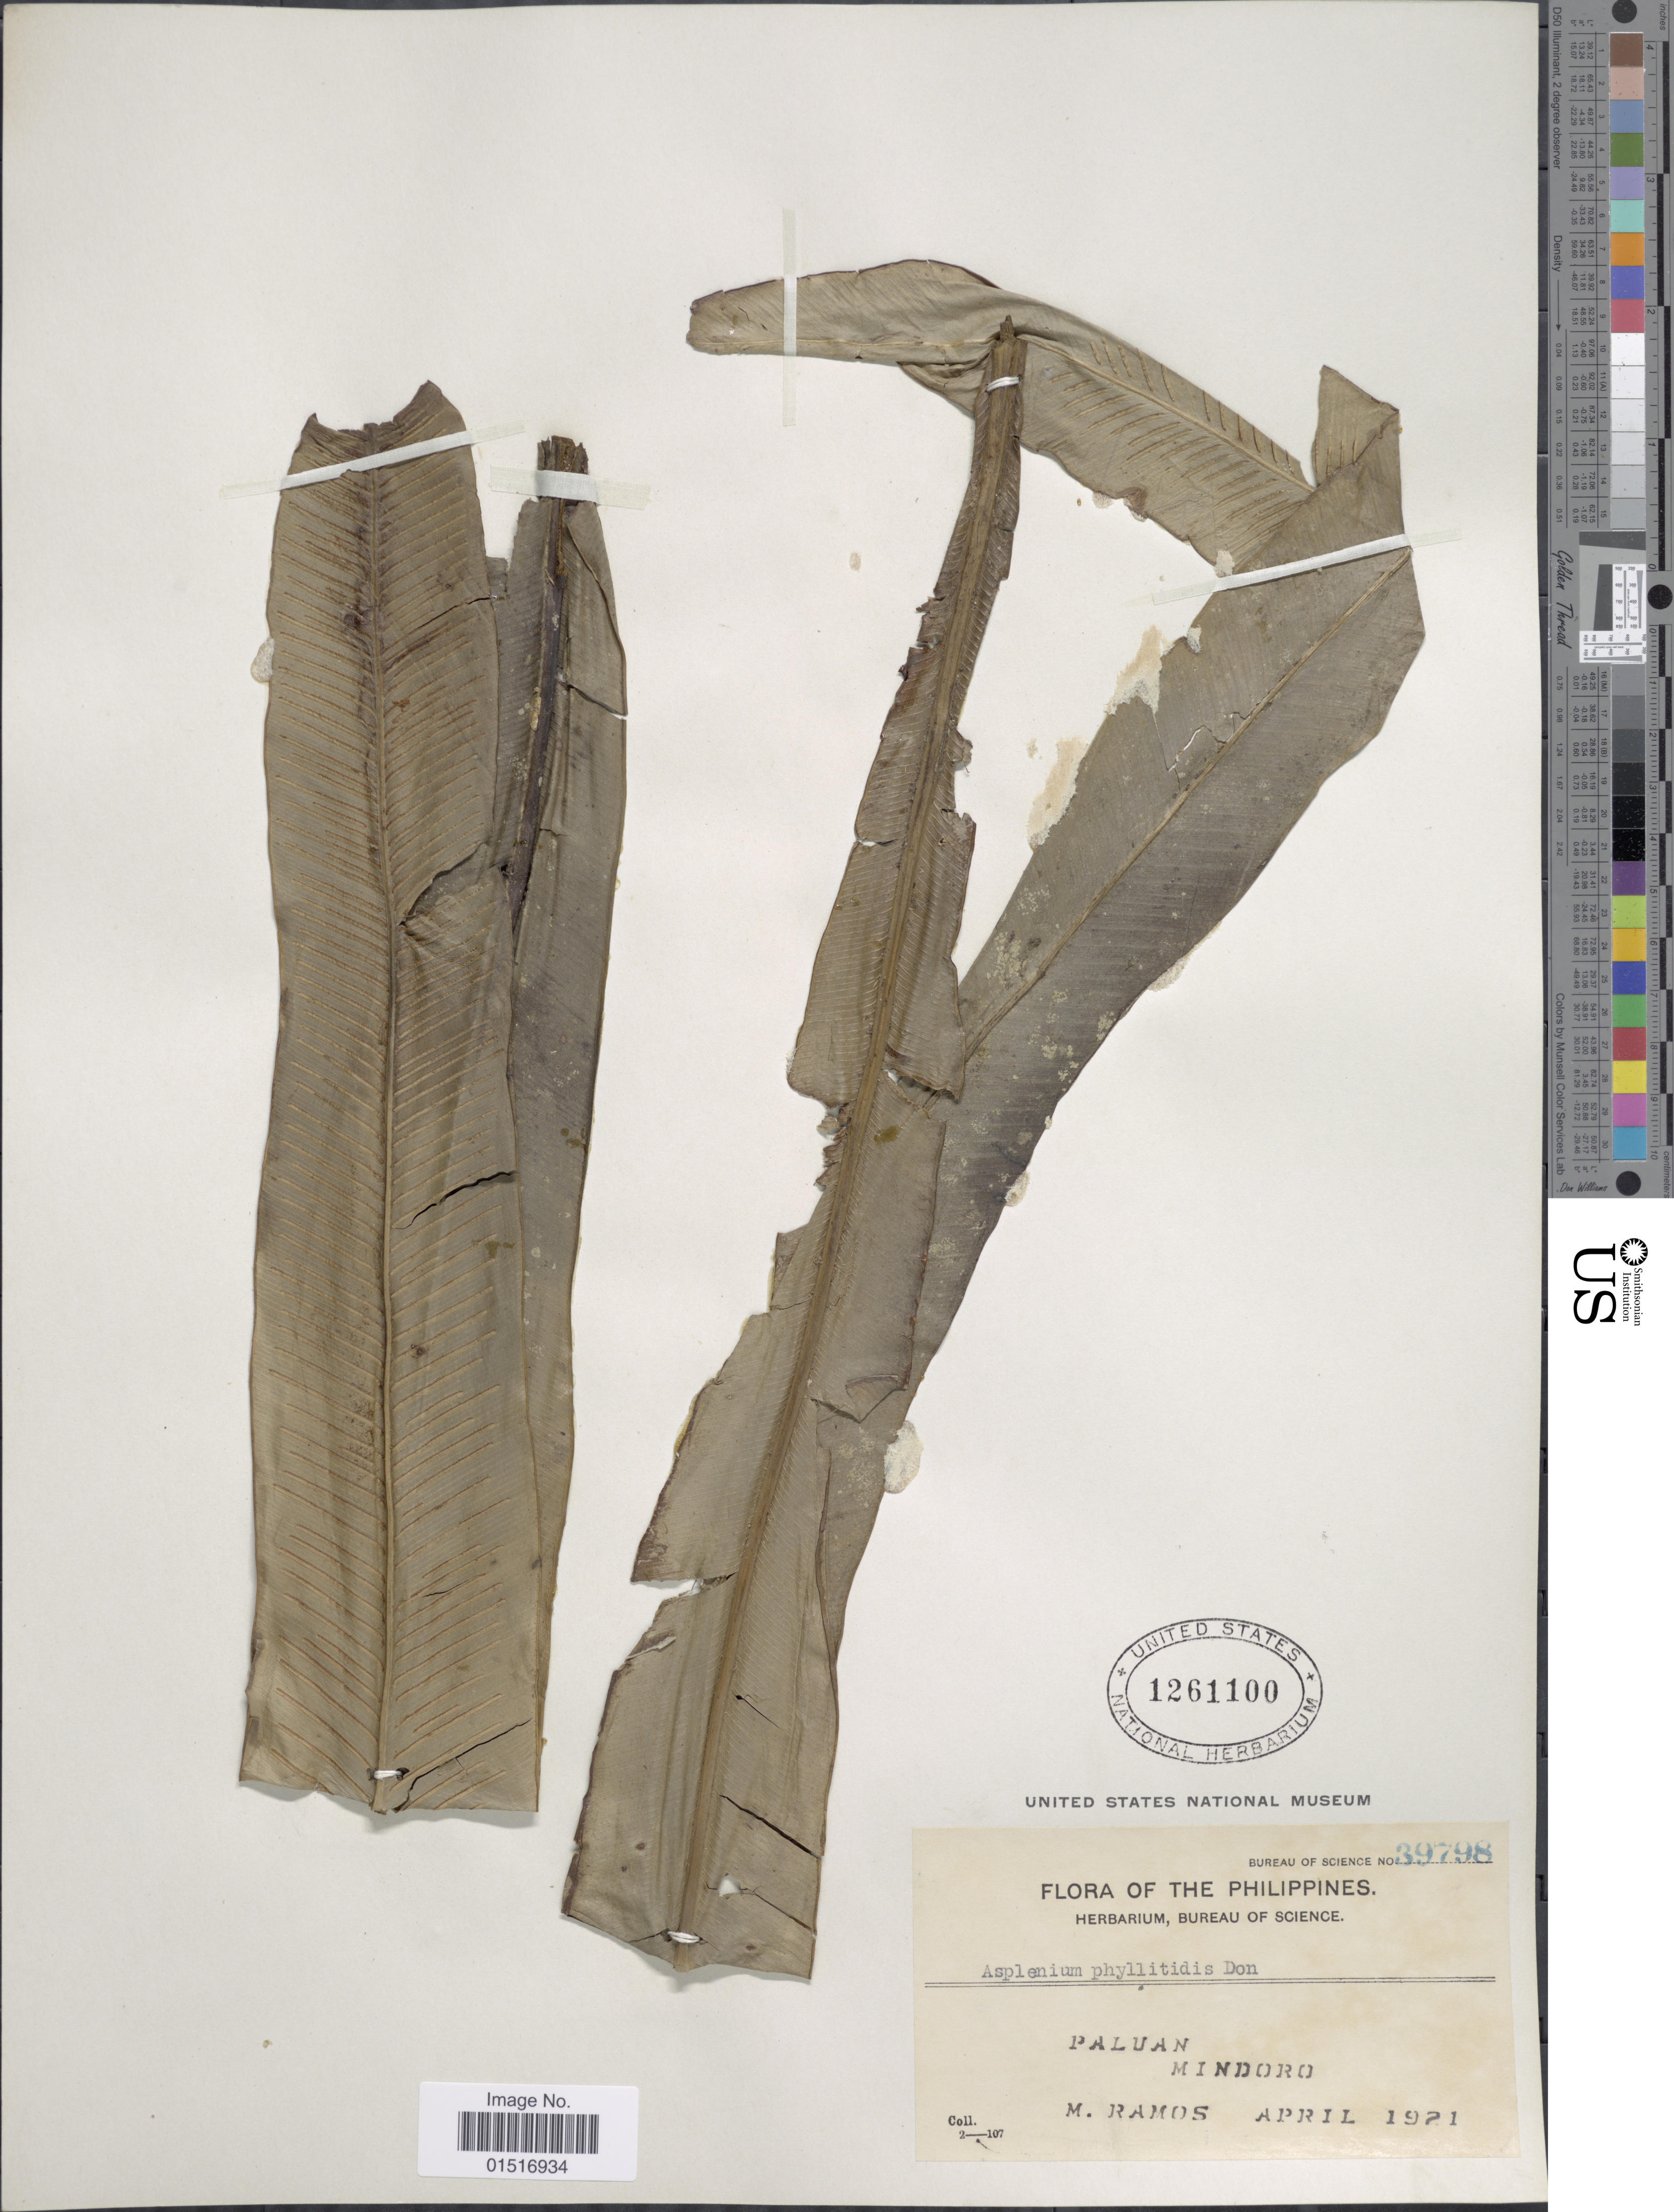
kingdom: Plantae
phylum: Tracheophyta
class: Polypodiopsida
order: Polypodiales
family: Aspleniaceae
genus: Asplenium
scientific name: Asplenium phyllitidis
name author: D. Don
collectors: M. Ramos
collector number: Bureau of Science 39798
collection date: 1921-04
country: Philippines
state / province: Mimaropa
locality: Paluan, Mindoro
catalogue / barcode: US 1261100